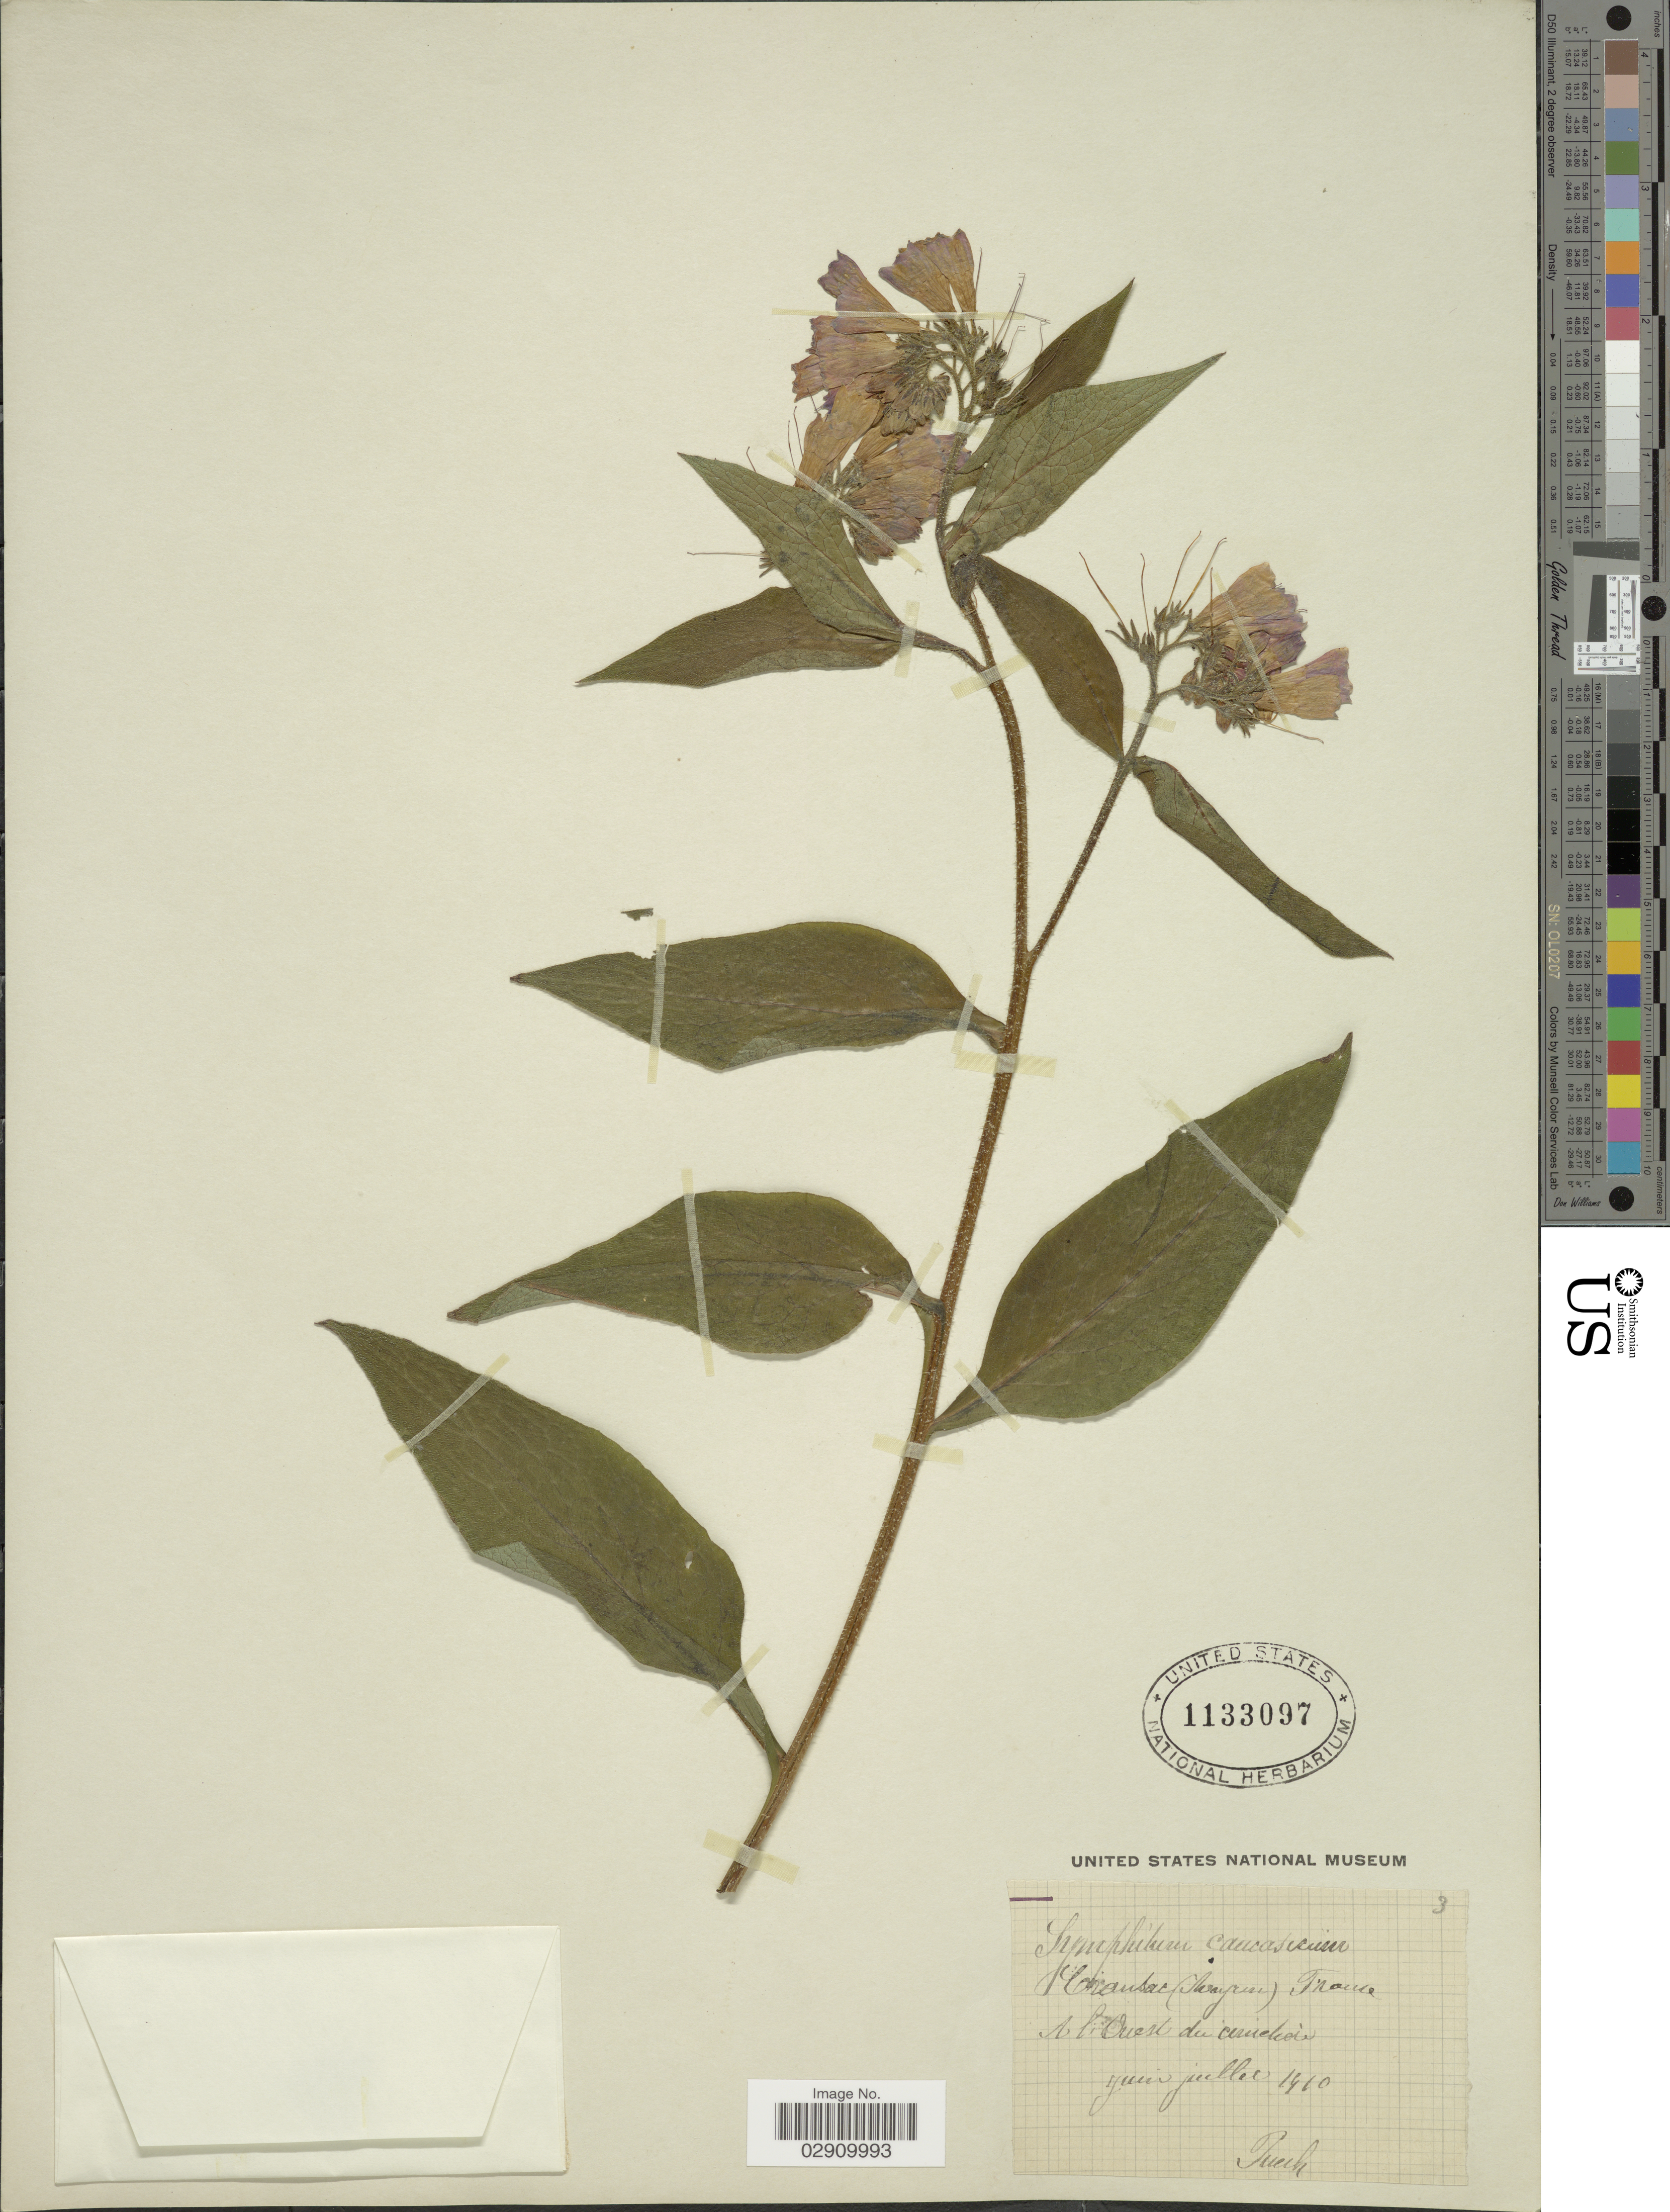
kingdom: Plantae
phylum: Tracheophyta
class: Magnoliopsida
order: Boraginales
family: Boraginaceae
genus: Symphytum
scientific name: Symphytum caucasicum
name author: M. Bieb.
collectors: Puech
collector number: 3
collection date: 1910-06/1910-07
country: France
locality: Cranbac [interpreted] (avarju [interpreted]), A l'Oeust de cuidade. [interpreted]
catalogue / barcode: US 1133097